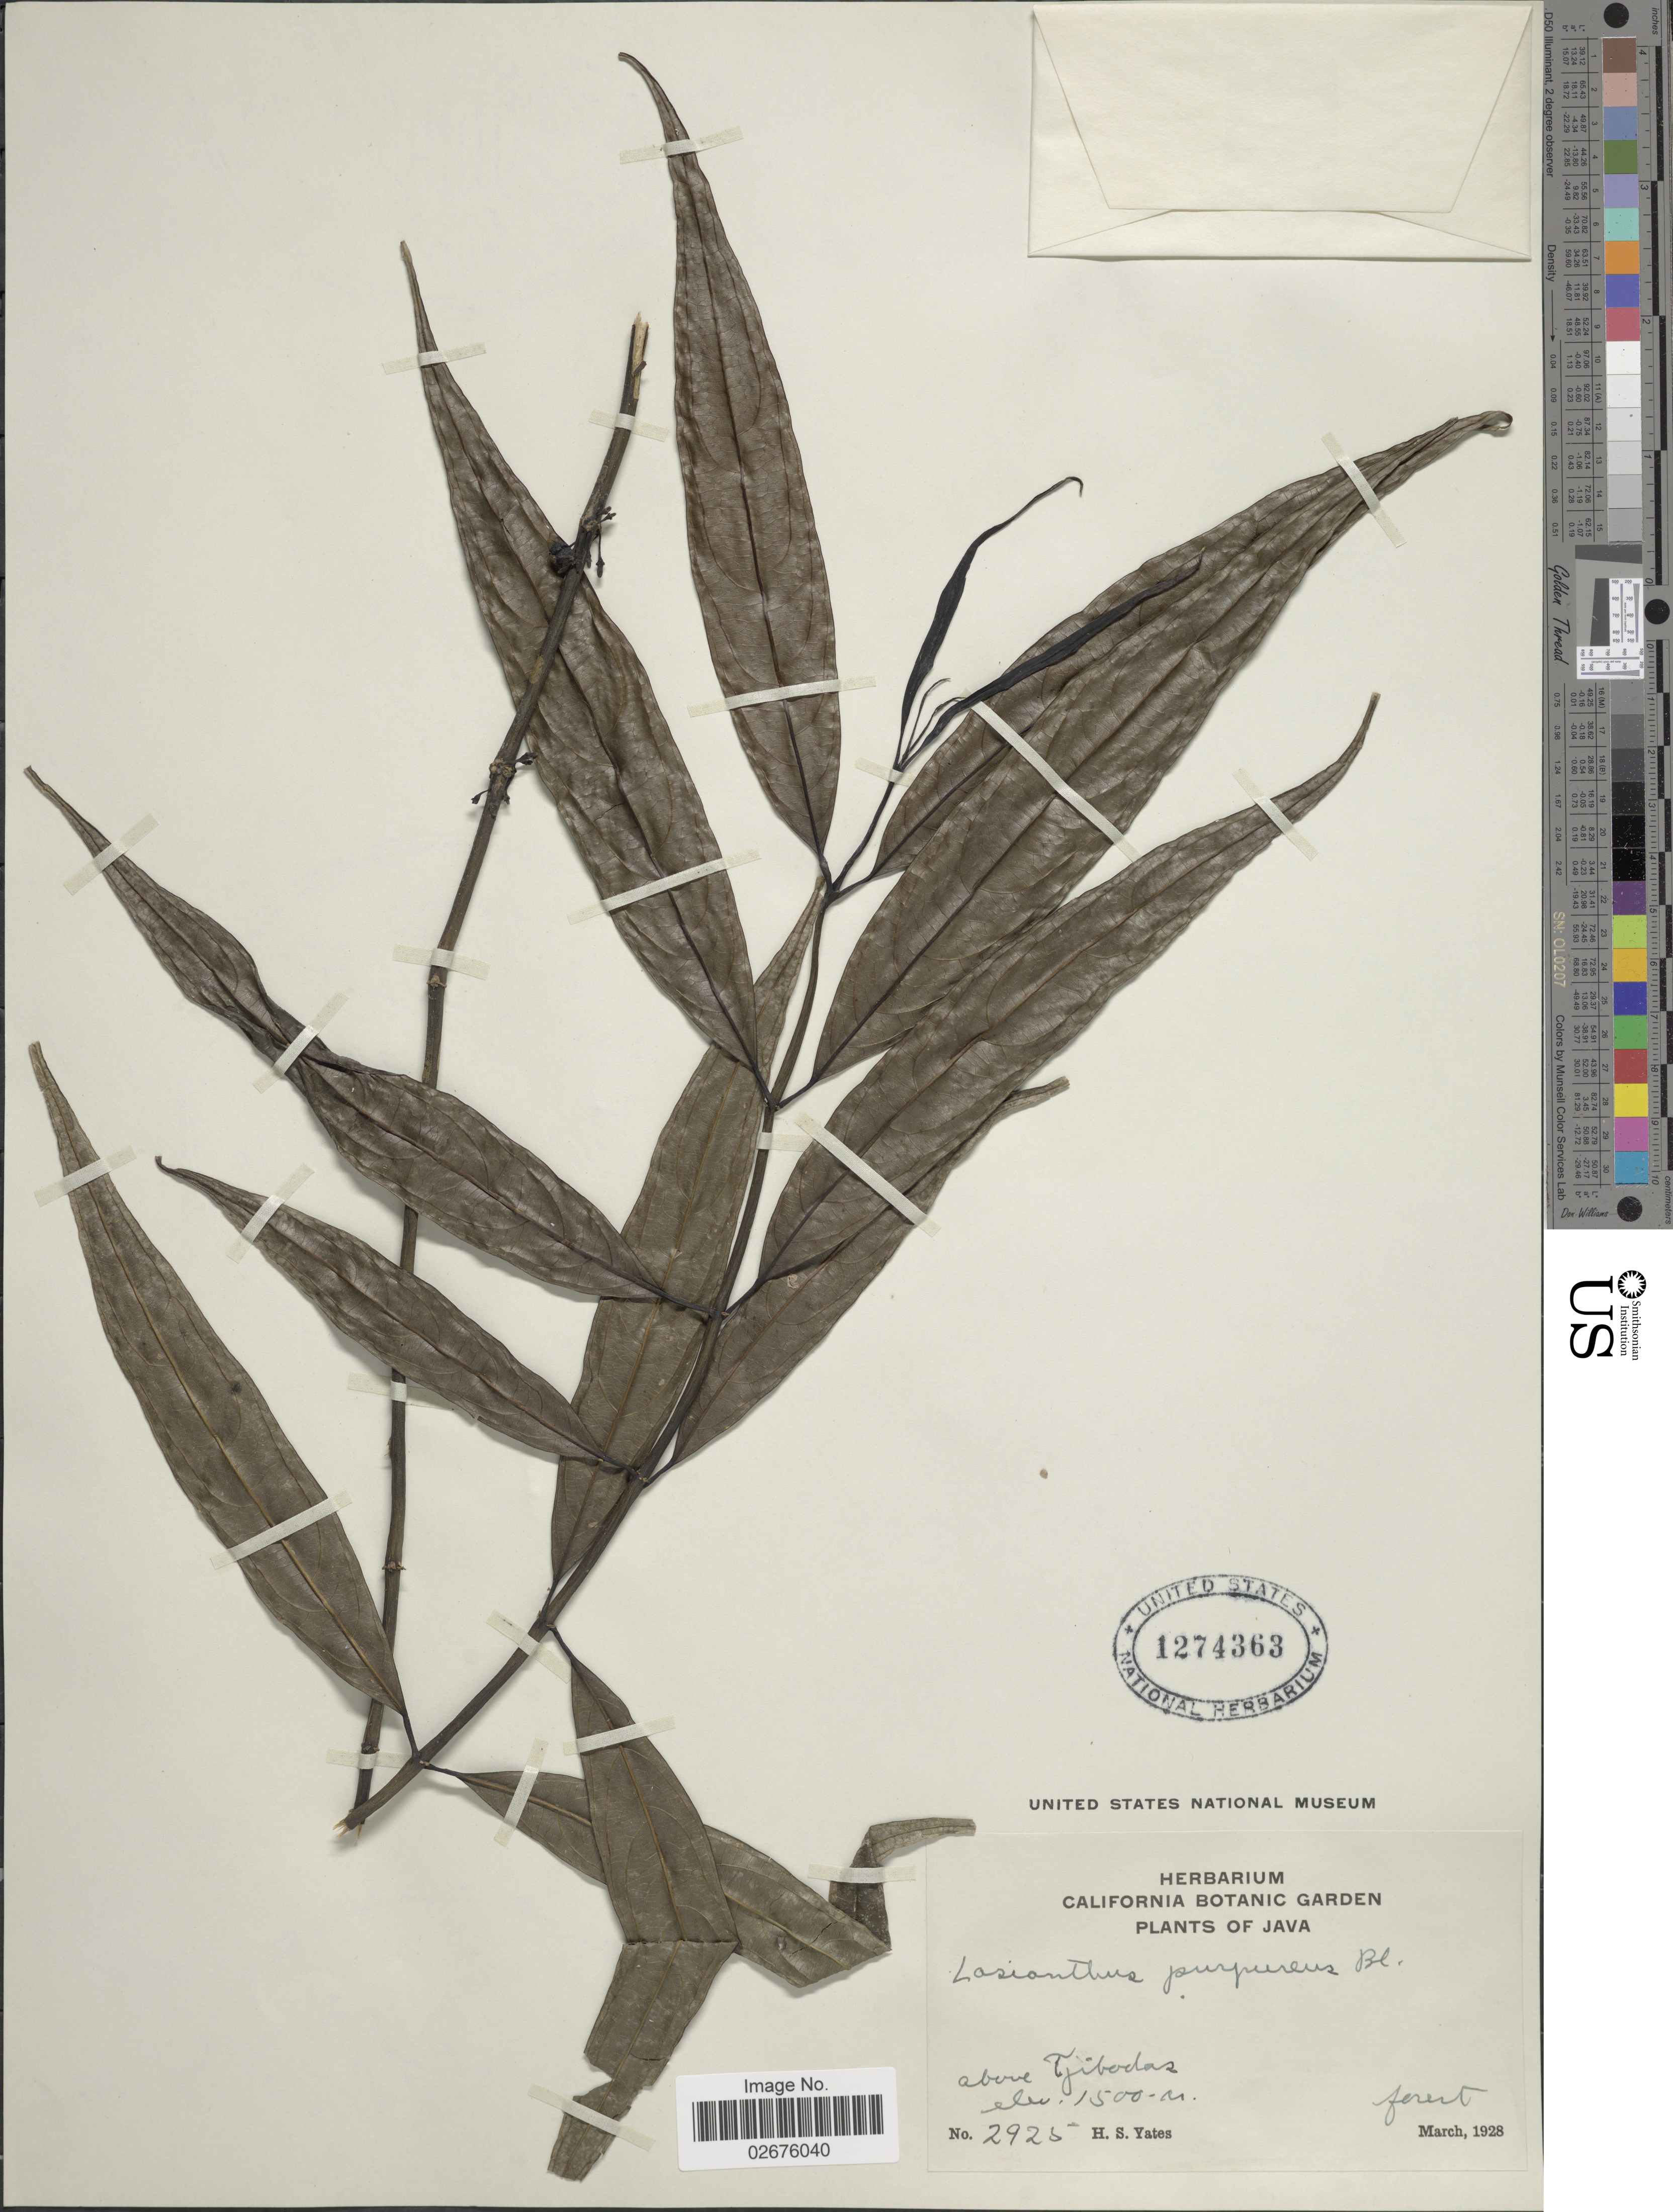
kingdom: Plantae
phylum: Tracheophyta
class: Magnoliopsida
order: Gentianales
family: Rubiaceae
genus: Lasianthus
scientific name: Lasianthus purpureus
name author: Blume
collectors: H. S. Yates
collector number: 2925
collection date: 1928-03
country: Indonesia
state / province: Java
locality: Above Tjibodas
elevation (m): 1500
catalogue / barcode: US 1274363